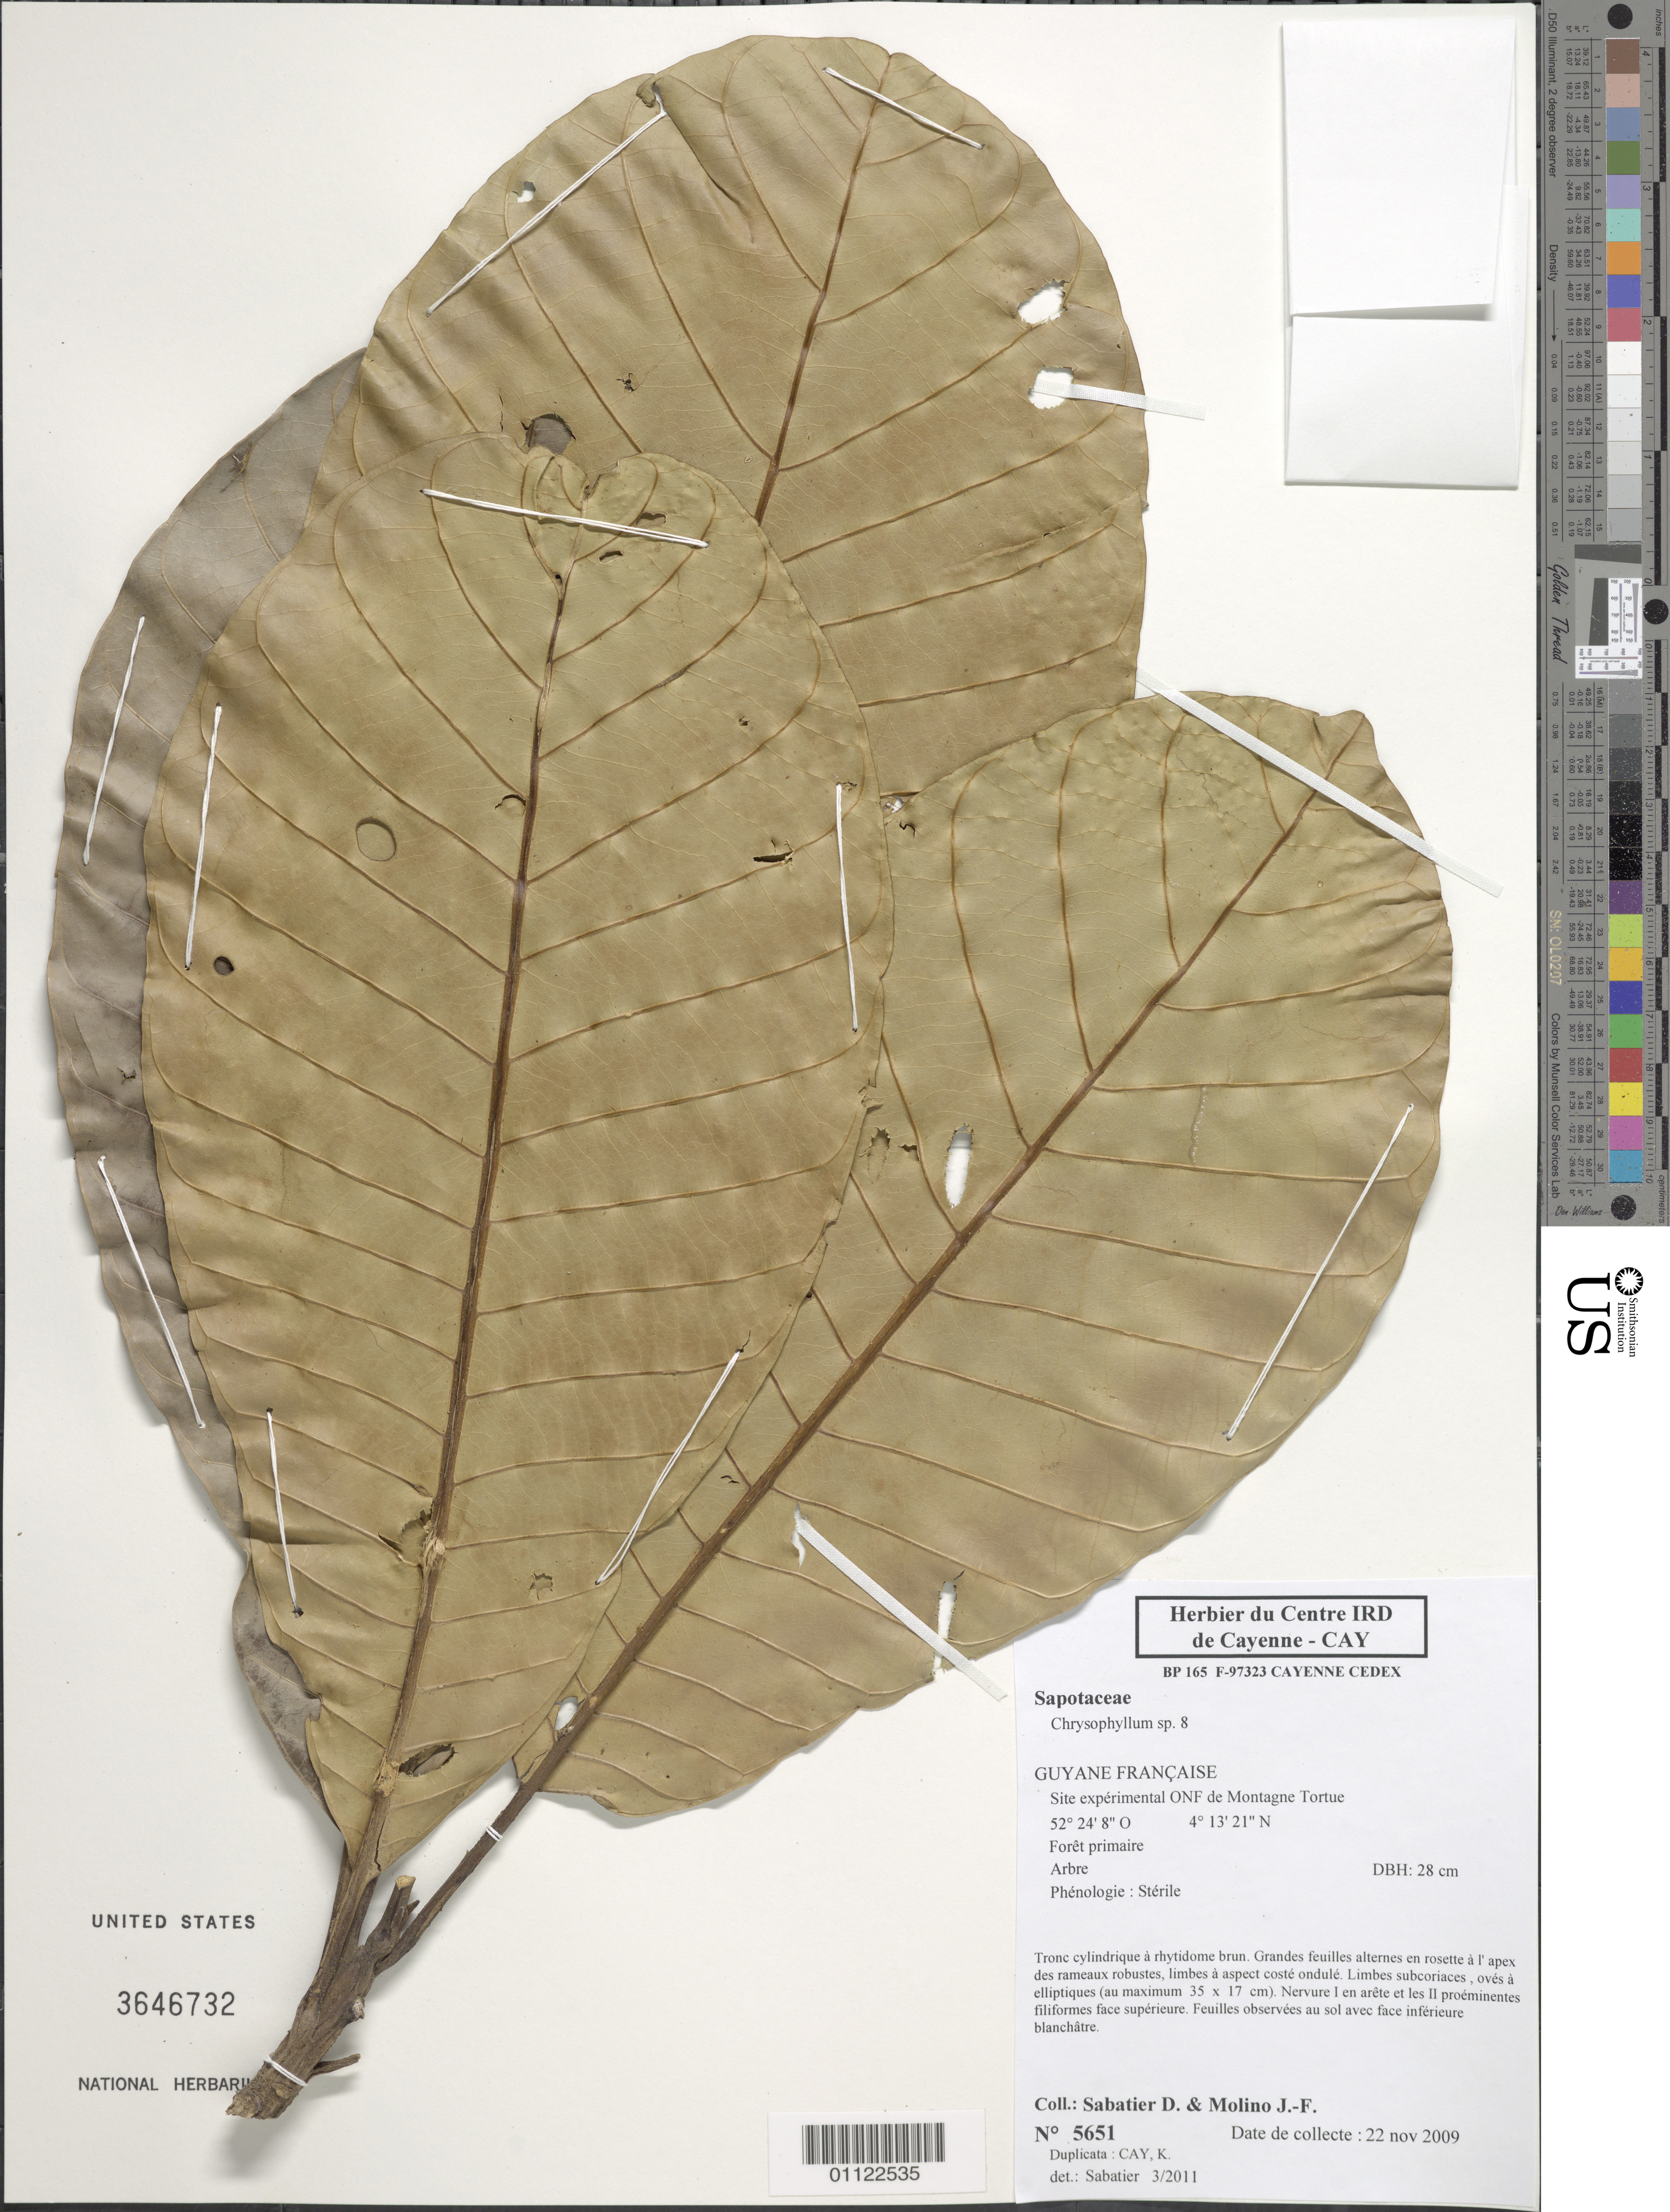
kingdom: Plantae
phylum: Tracheophyta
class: Magnoliopsida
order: Ericales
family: Sapotaceae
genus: Chrysophyllum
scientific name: Chrysophyllum sp.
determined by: Sabatier, D.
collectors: D. Sabatier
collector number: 5631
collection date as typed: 22-Nov-09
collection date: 2009-11-22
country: French Guiana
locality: Site experimental ONF de Montagne Tortue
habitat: Foret primaire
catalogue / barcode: US 3646732